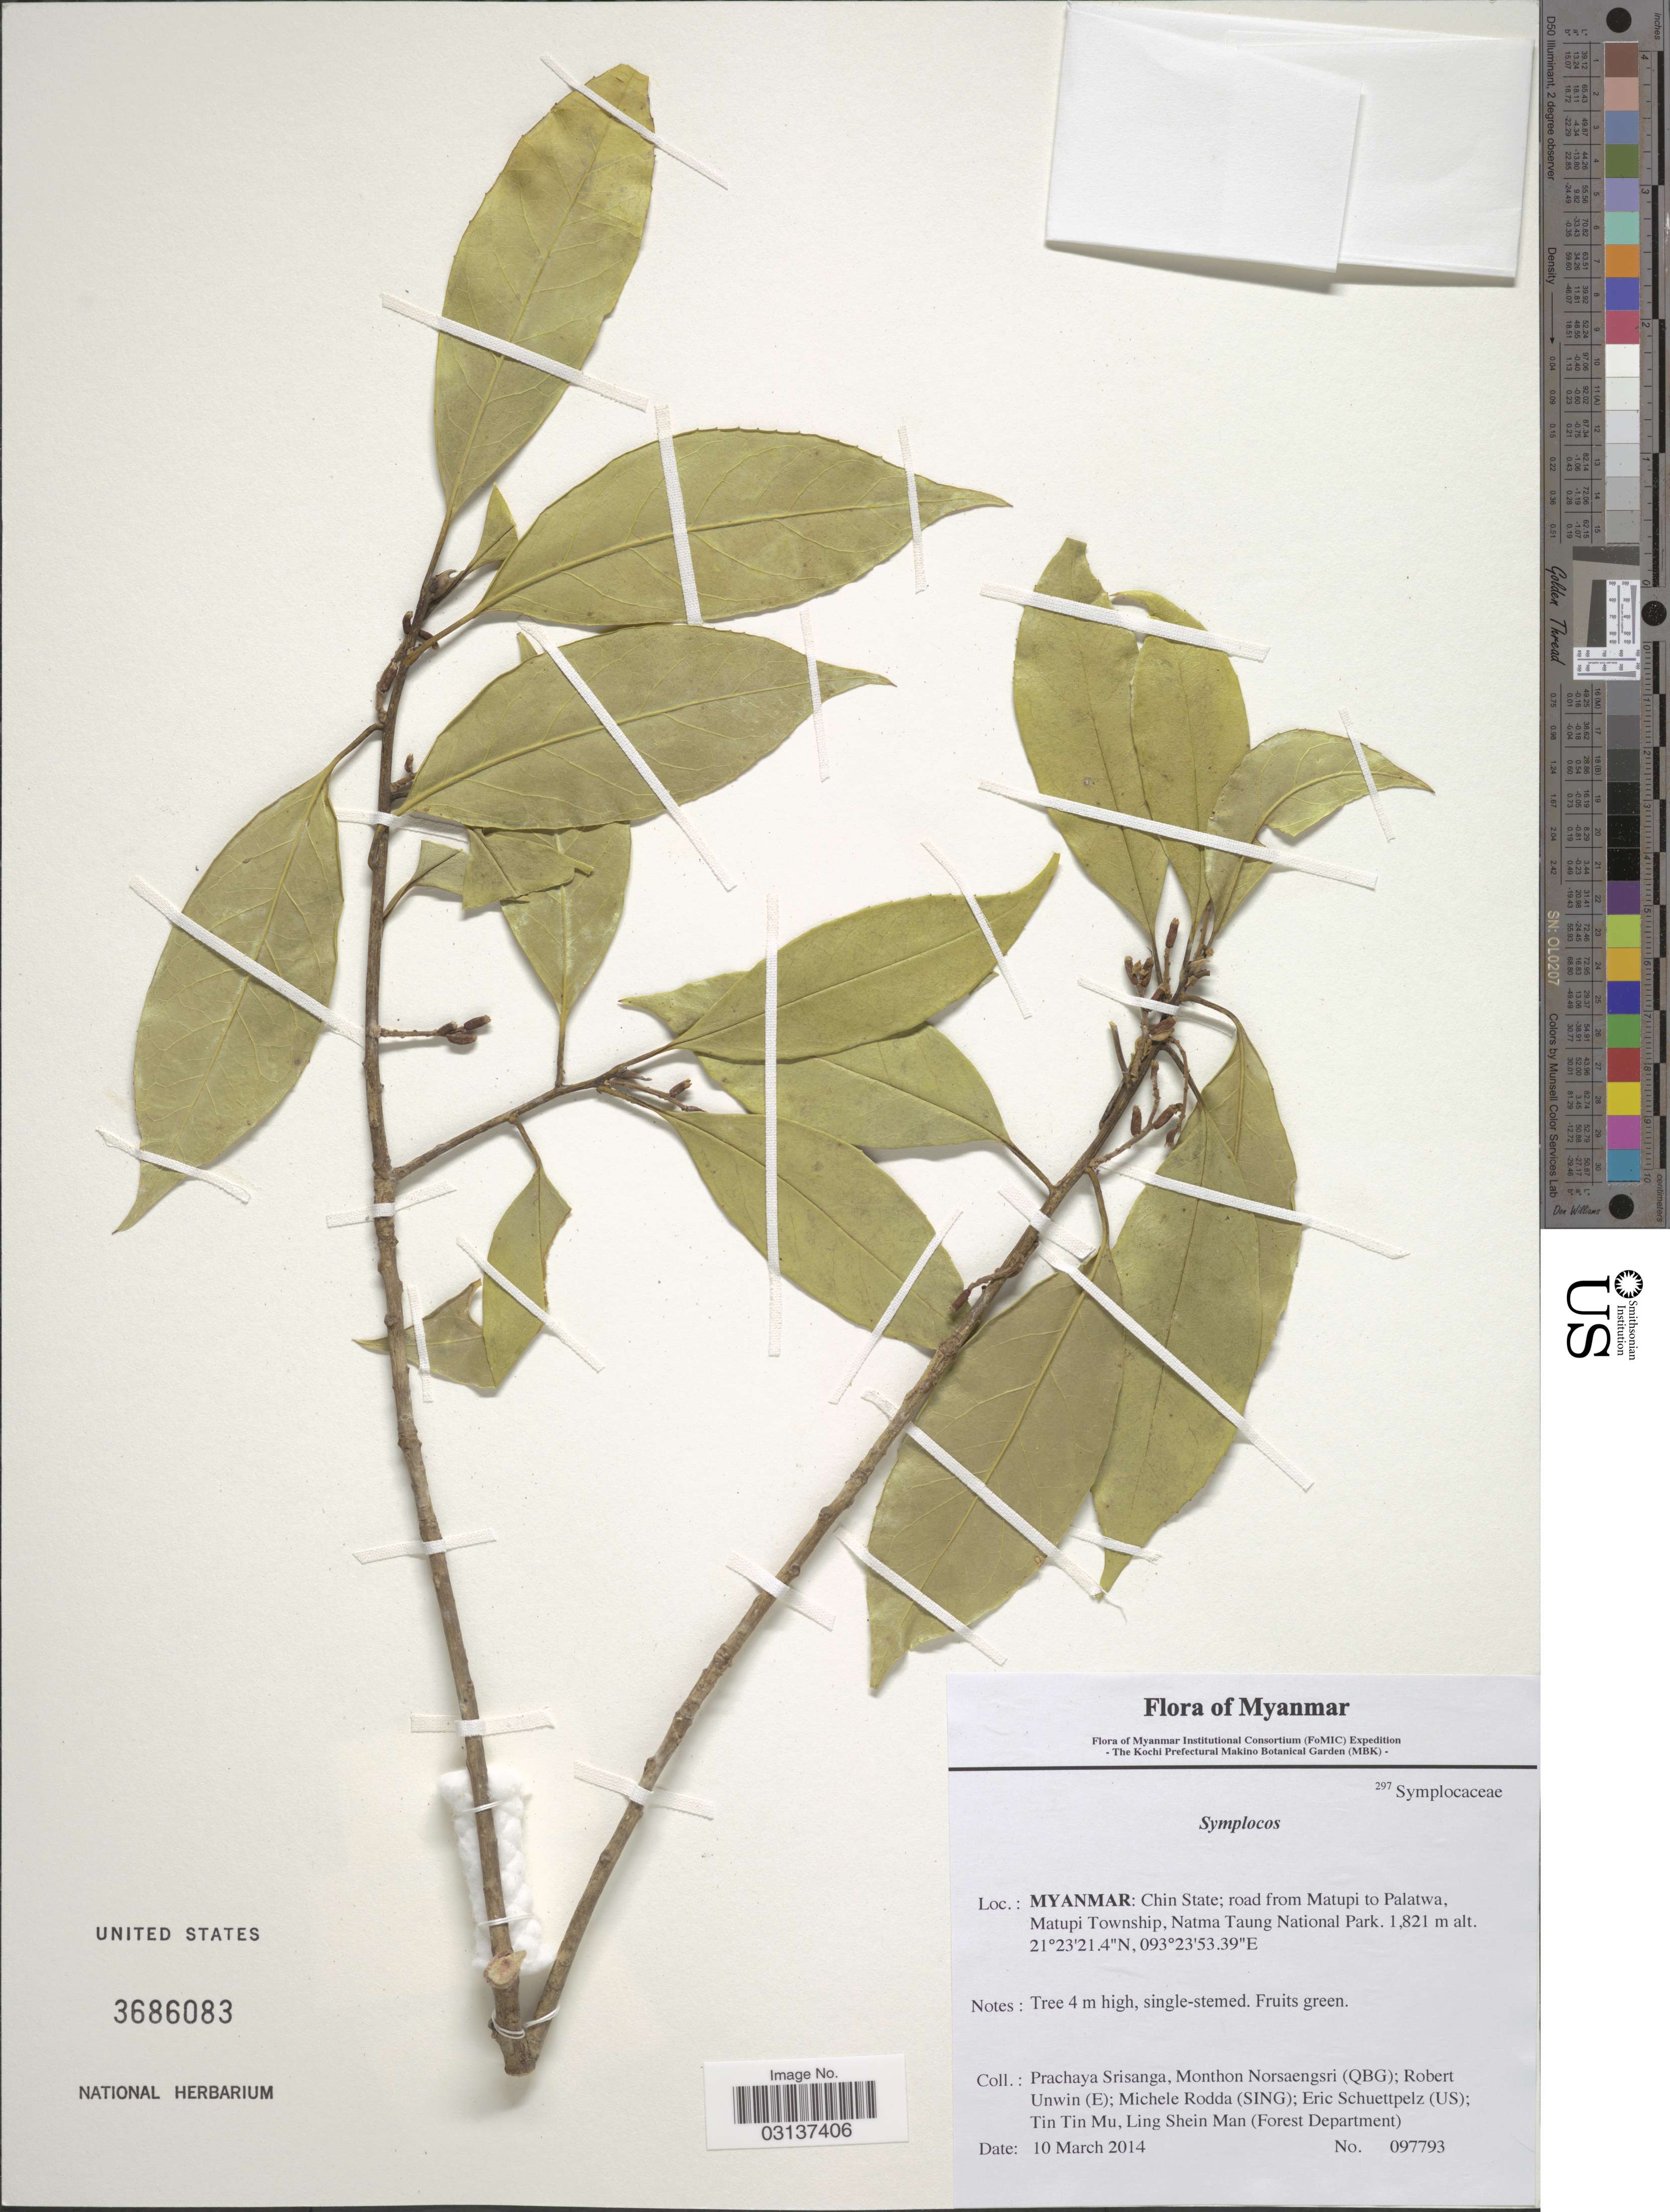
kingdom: Plantae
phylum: Tracheophyta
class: Magnoliopsida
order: Ericales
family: Symplocaceae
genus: Symplocos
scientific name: Symplocos sp.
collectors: P. Srisanga, M. Norsaengsri, R. Unwin, M. Rodda & et al.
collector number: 097793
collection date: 2014-03-10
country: Myanmar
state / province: Chin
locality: Chin State; road from Matupi to Palatwa, Matupi Township, Natma Taung National Park.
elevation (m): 1821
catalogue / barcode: US 3686083